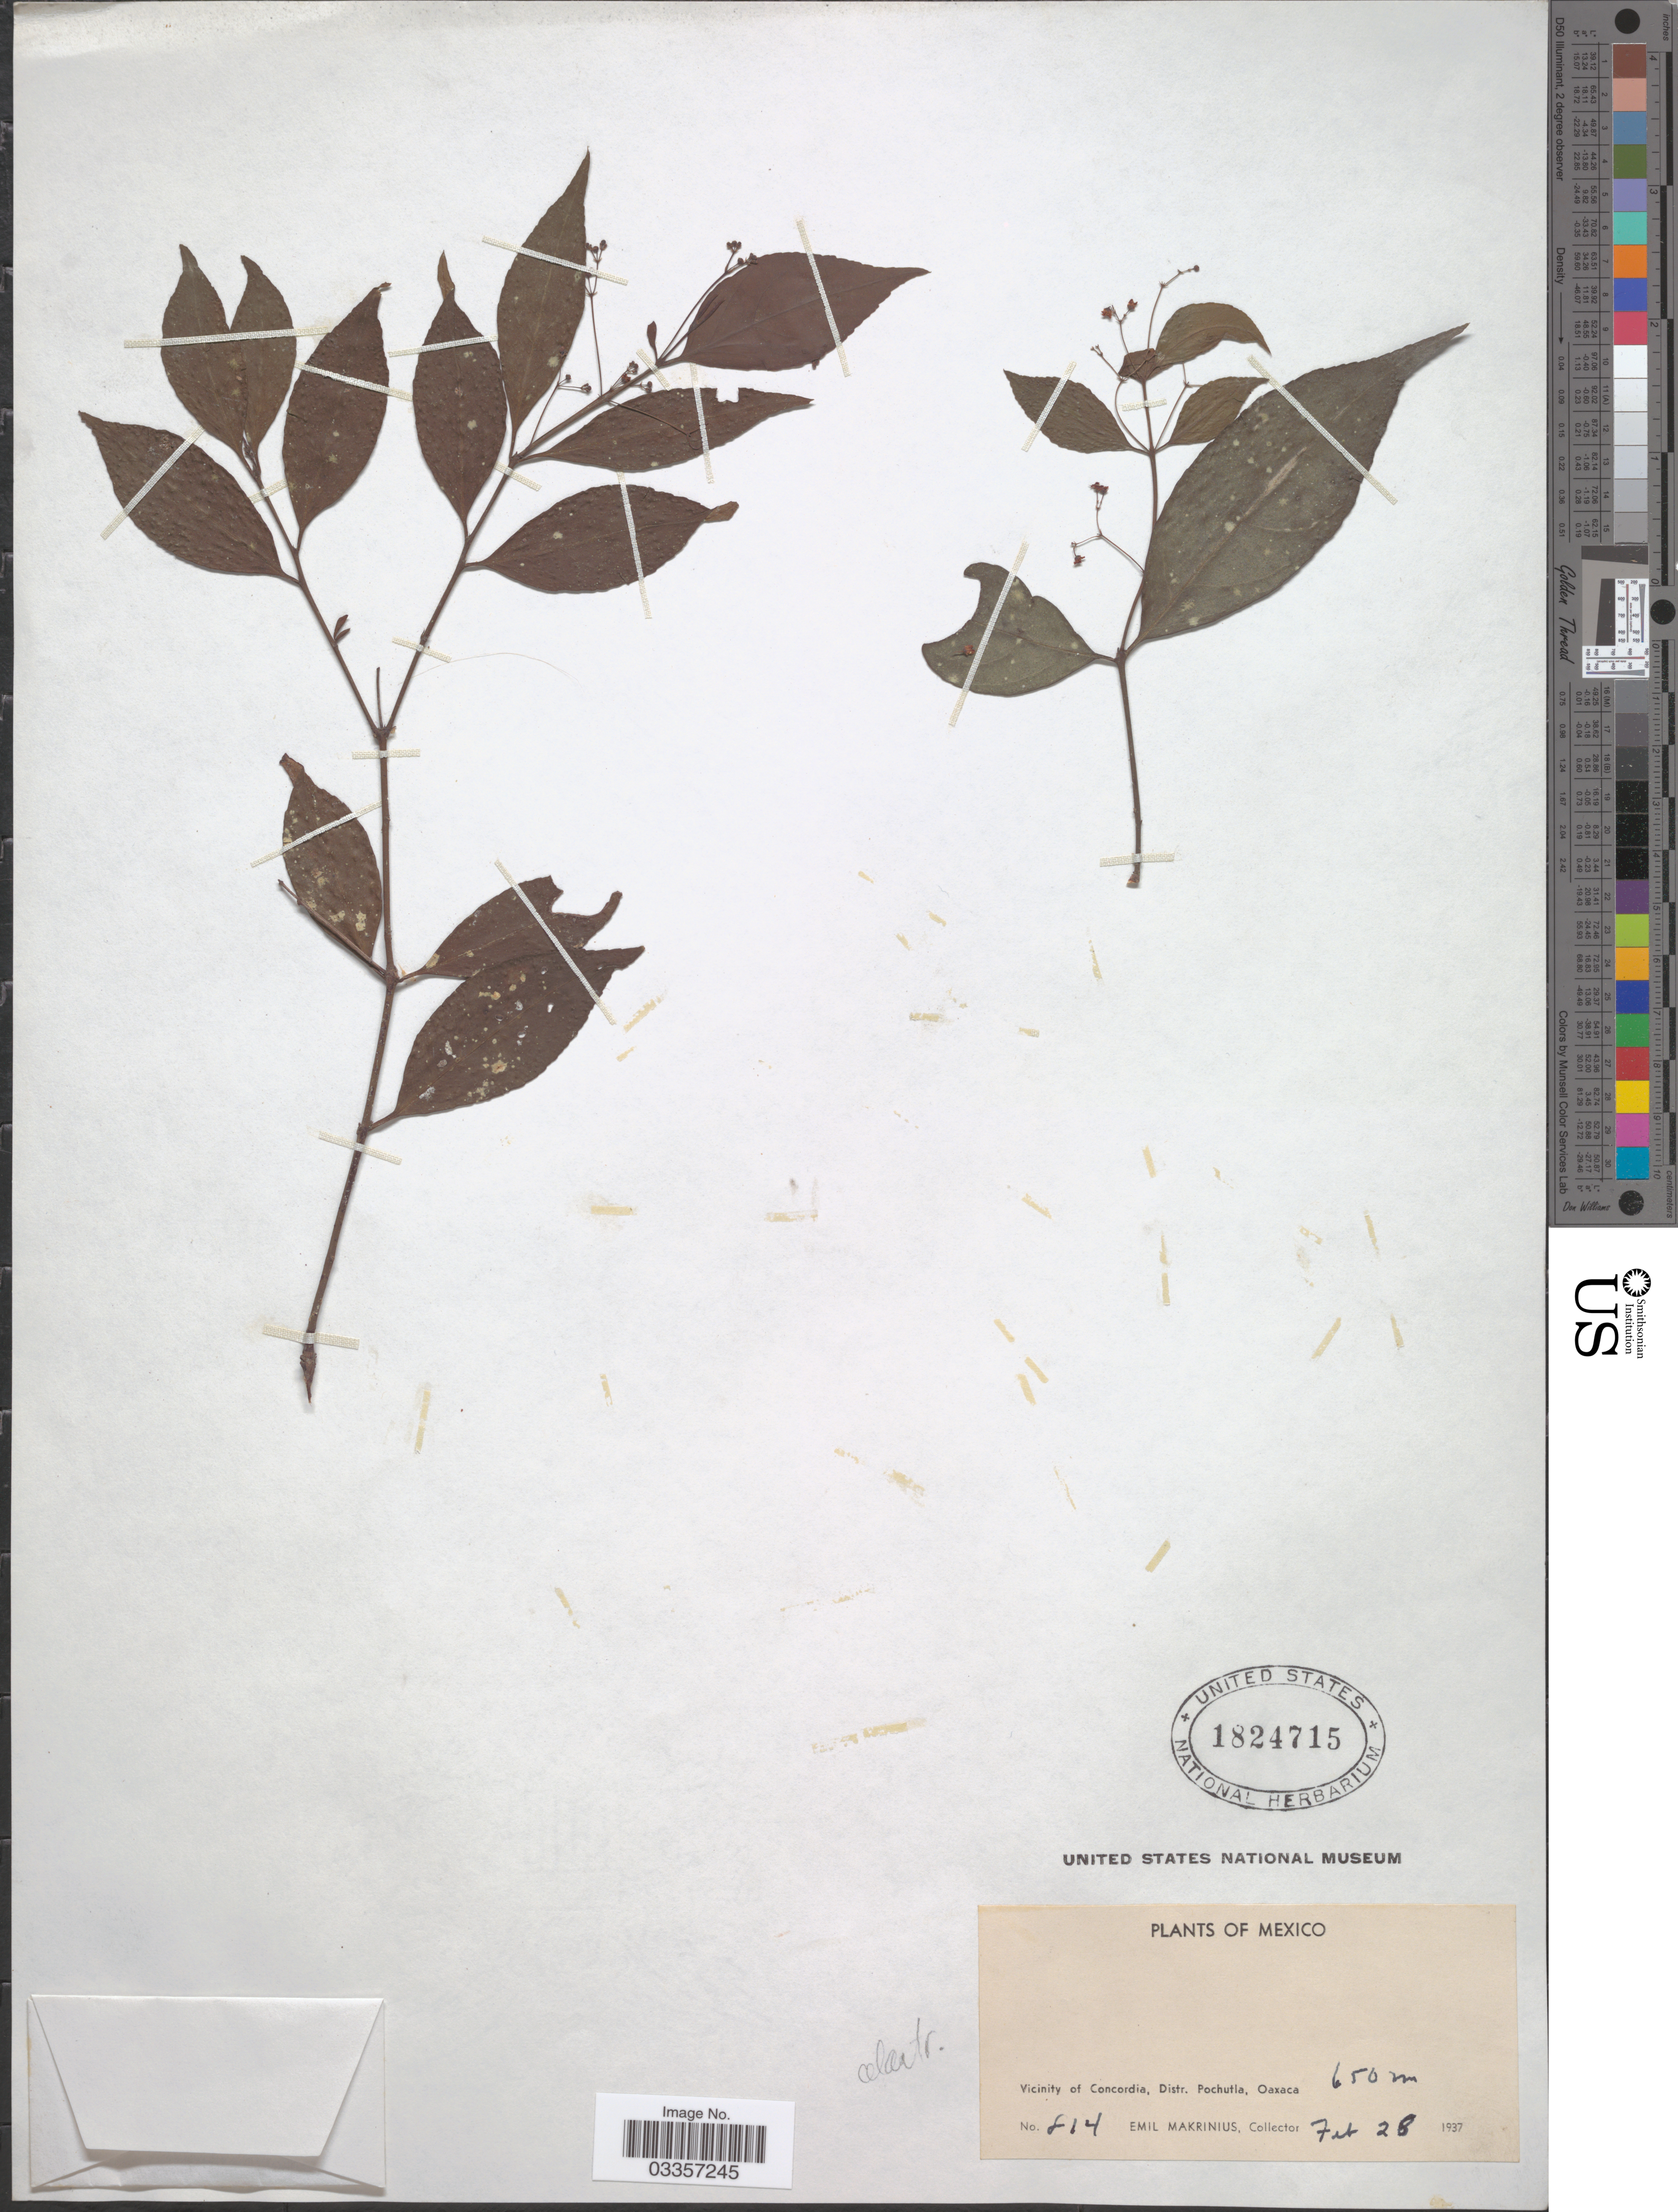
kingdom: Plantae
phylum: Tracheophyta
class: Magnoliopsida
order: Celastrales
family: Celastraceae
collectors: E. Makrinius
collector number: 814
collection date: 1937-02-28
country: Mexico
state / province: Oaxaca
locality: Vicinity of Concordia, Distr. Pochutla.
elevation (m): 650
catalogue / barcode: US 1824715